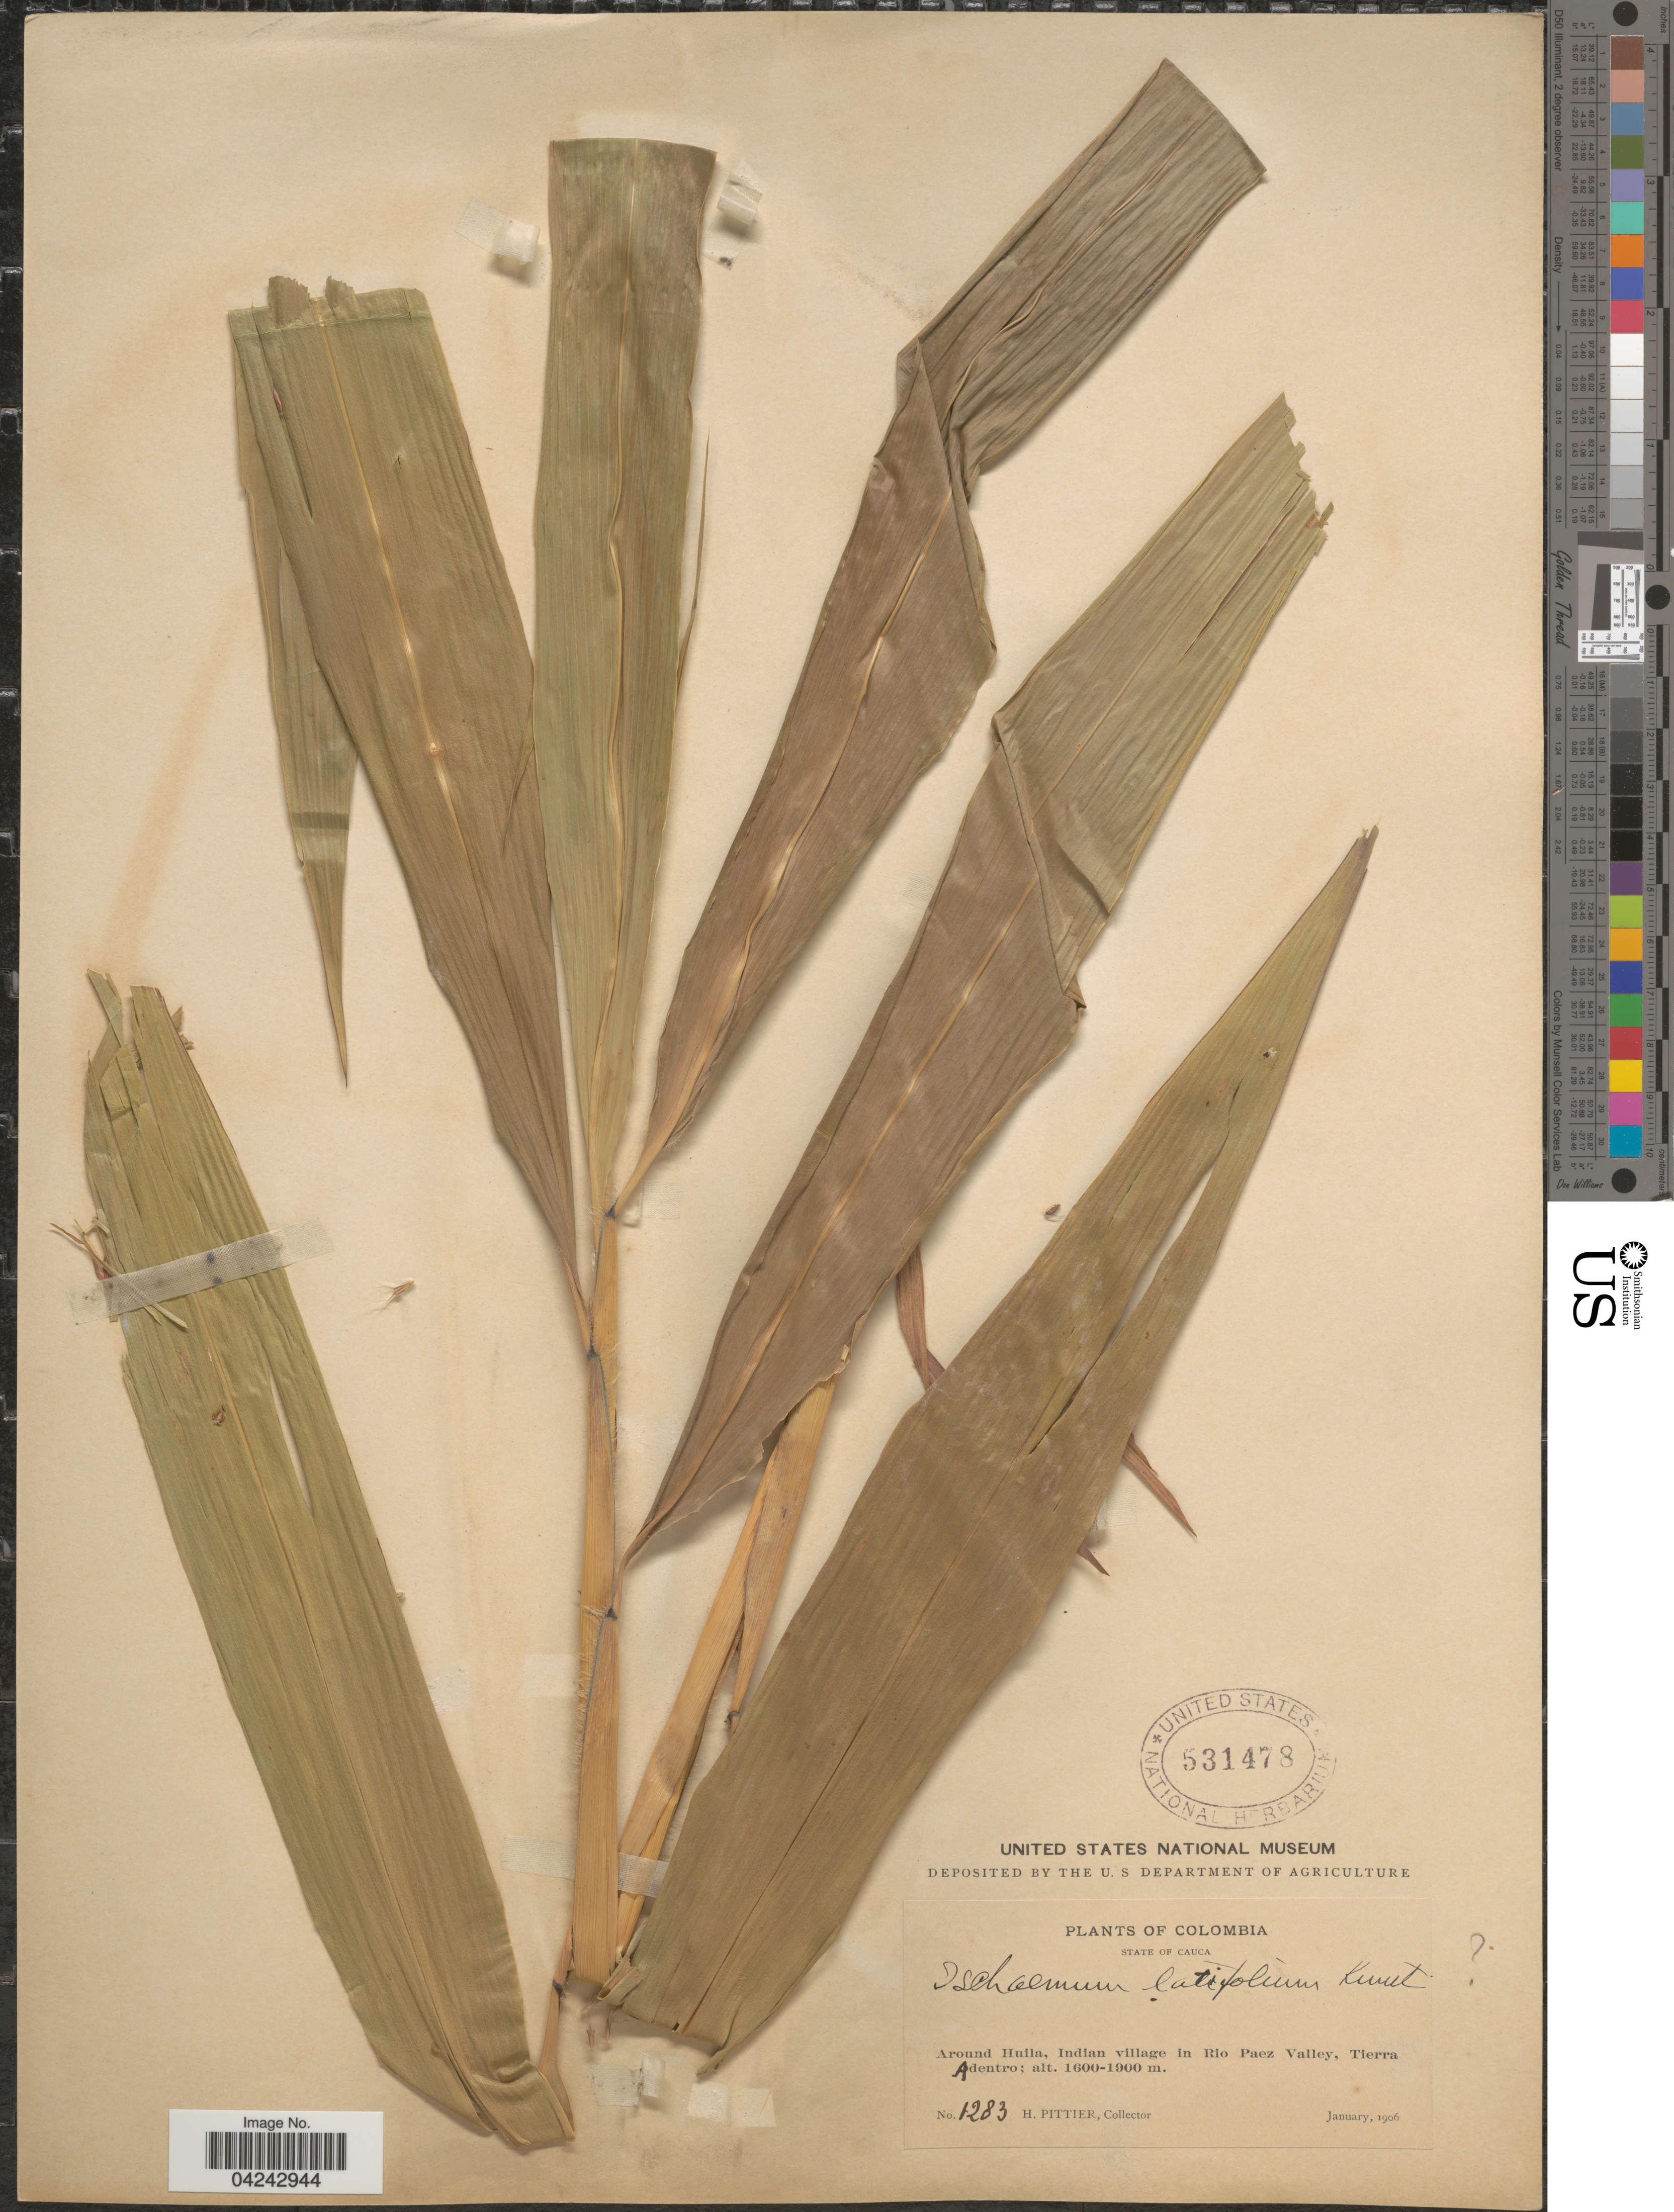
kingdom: Plantae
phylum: Tracheophyta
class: Liliopsida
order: Poales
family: Poaceae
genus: Ischaemum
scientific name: Ischaemum latifolium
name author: (Spreng.) Kunth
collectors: H. F. Pittier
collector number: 1283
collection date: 1906-01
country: Colombia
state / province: Cauca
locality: Around Huila, Indian village in Rio Paez Valley, Tierra Adentro.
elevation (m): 1600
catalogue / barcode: US 531478